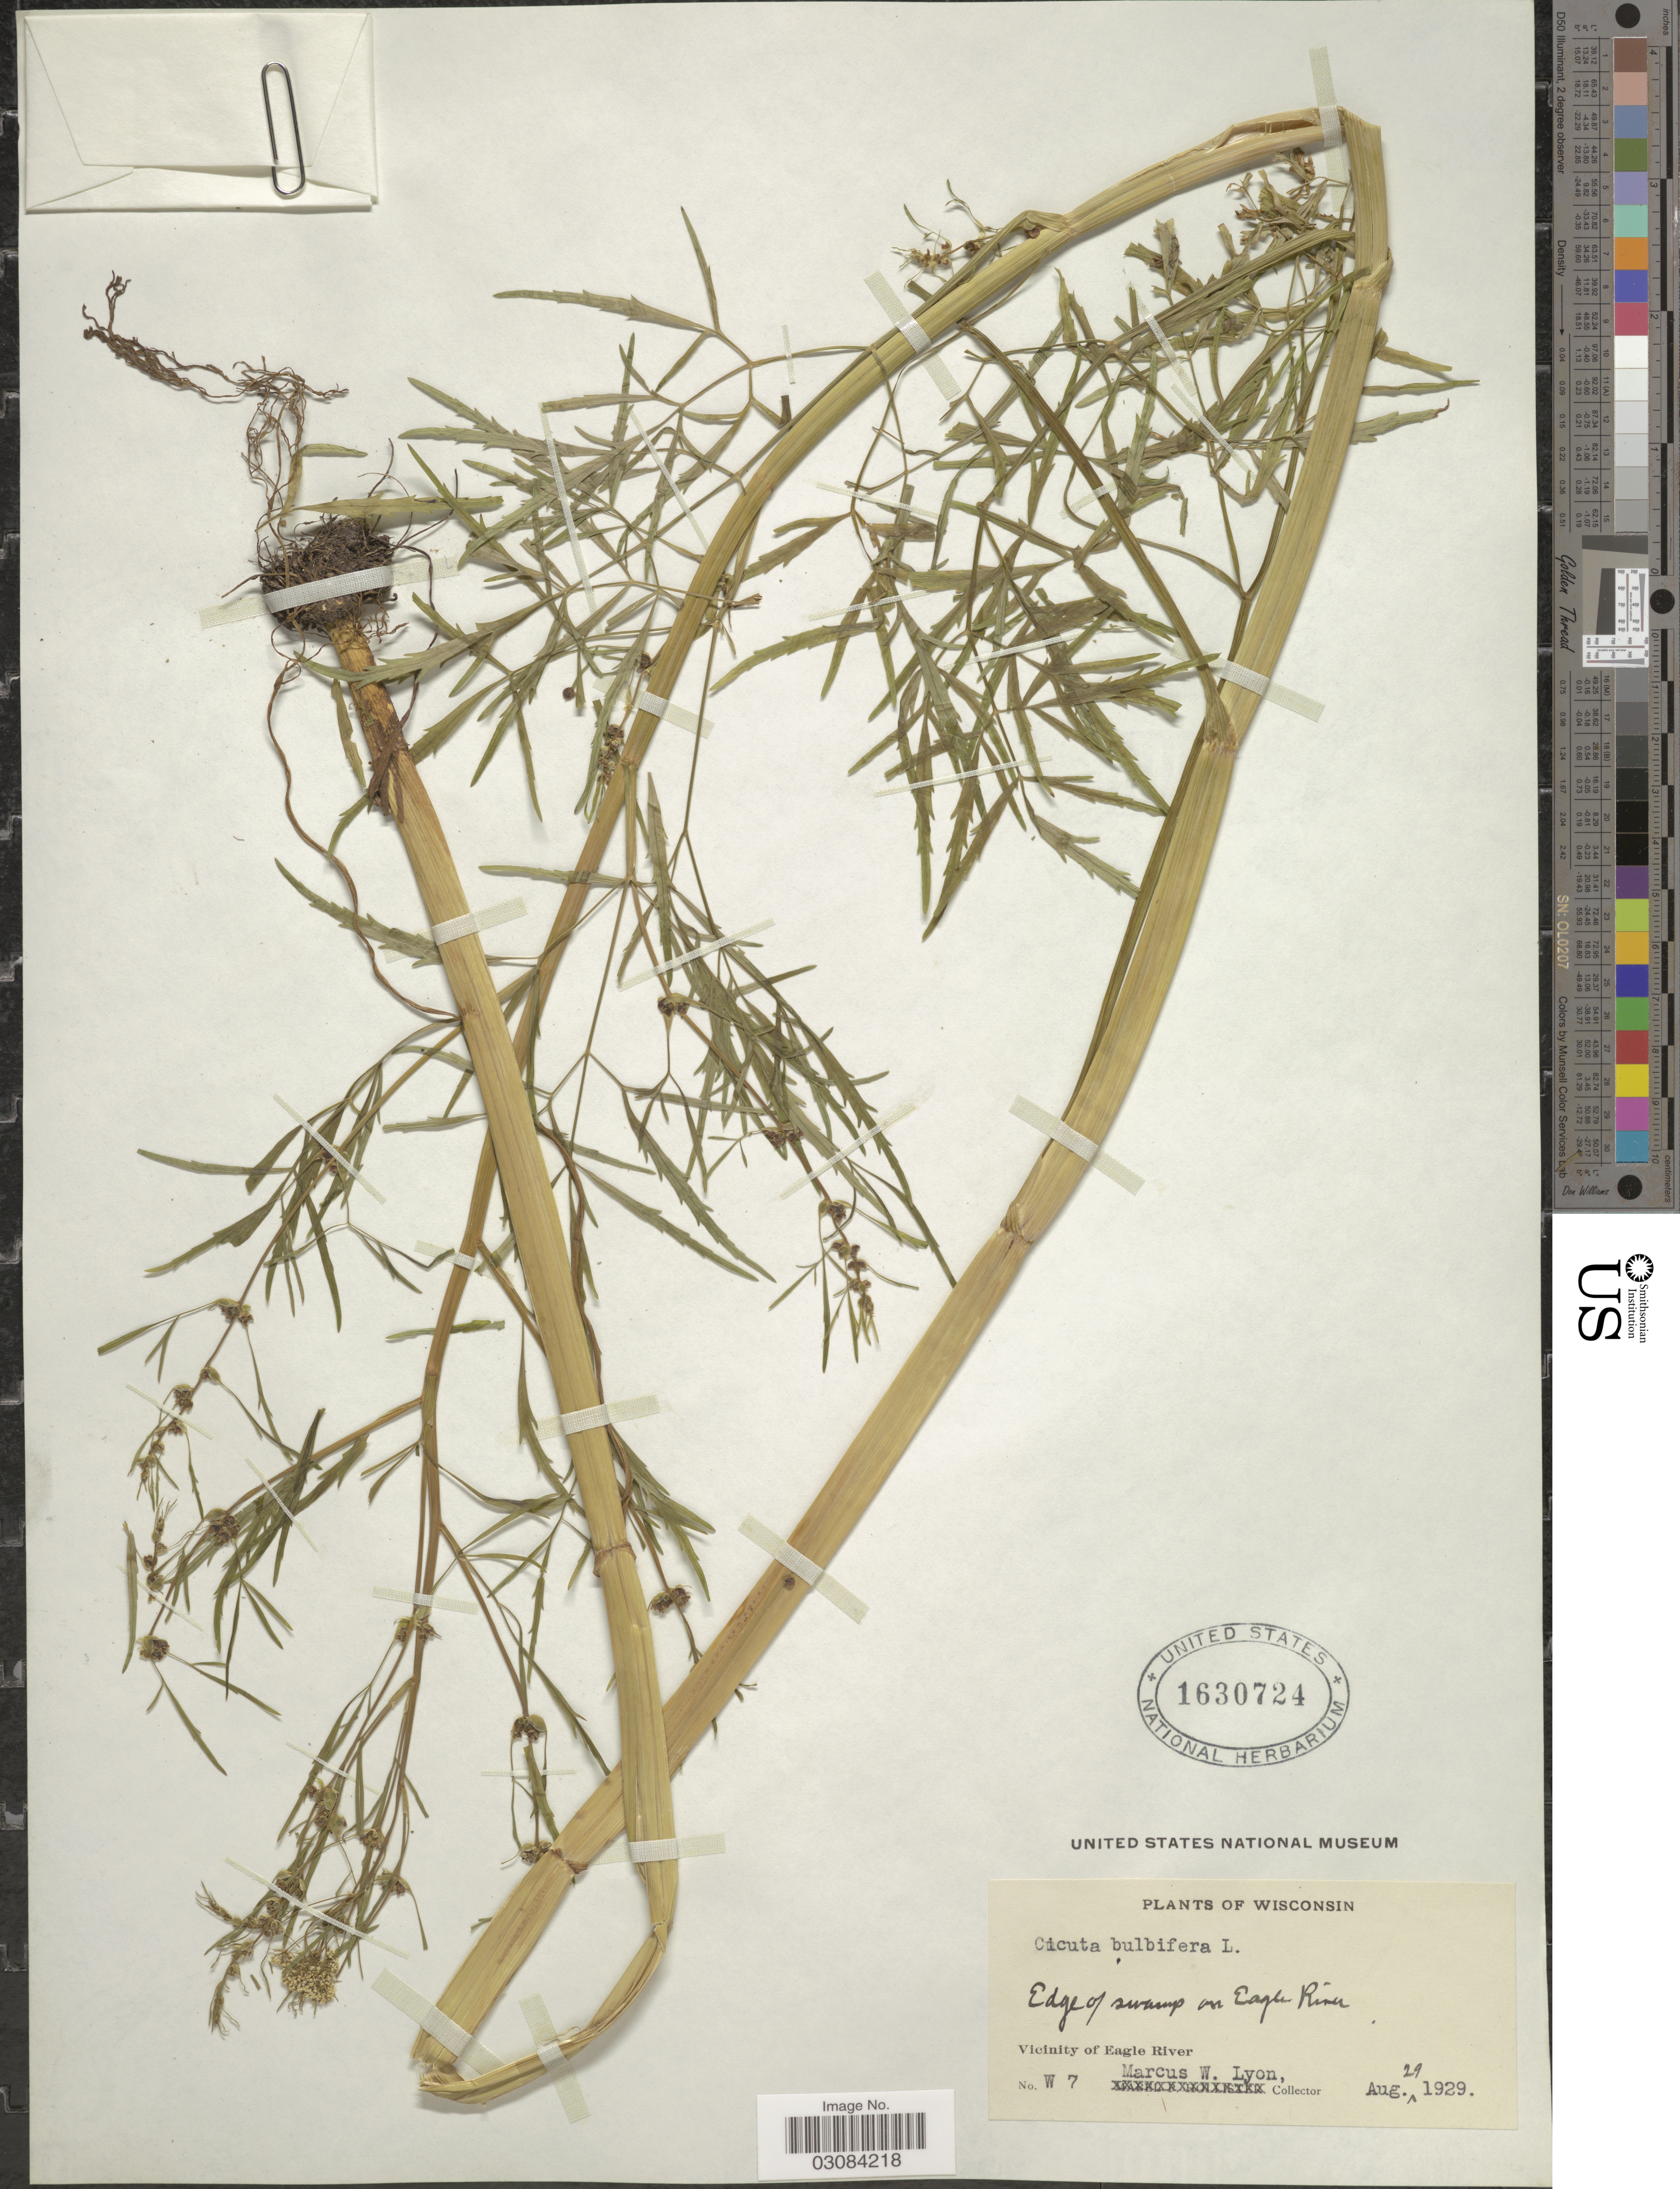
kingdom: Plantae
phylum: Tracheophyta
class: Magnoliopsida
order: Apiales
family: Apiaceae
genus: Cicuta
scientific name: Cicuta bulbifera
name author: L.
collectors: M. W. Lyon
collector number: W7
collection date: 1929-08-29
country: United States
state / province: Wisconsin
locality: Edge of swamp on Eagle River. Vicinity of Eagle River.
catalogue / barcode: US 1630724